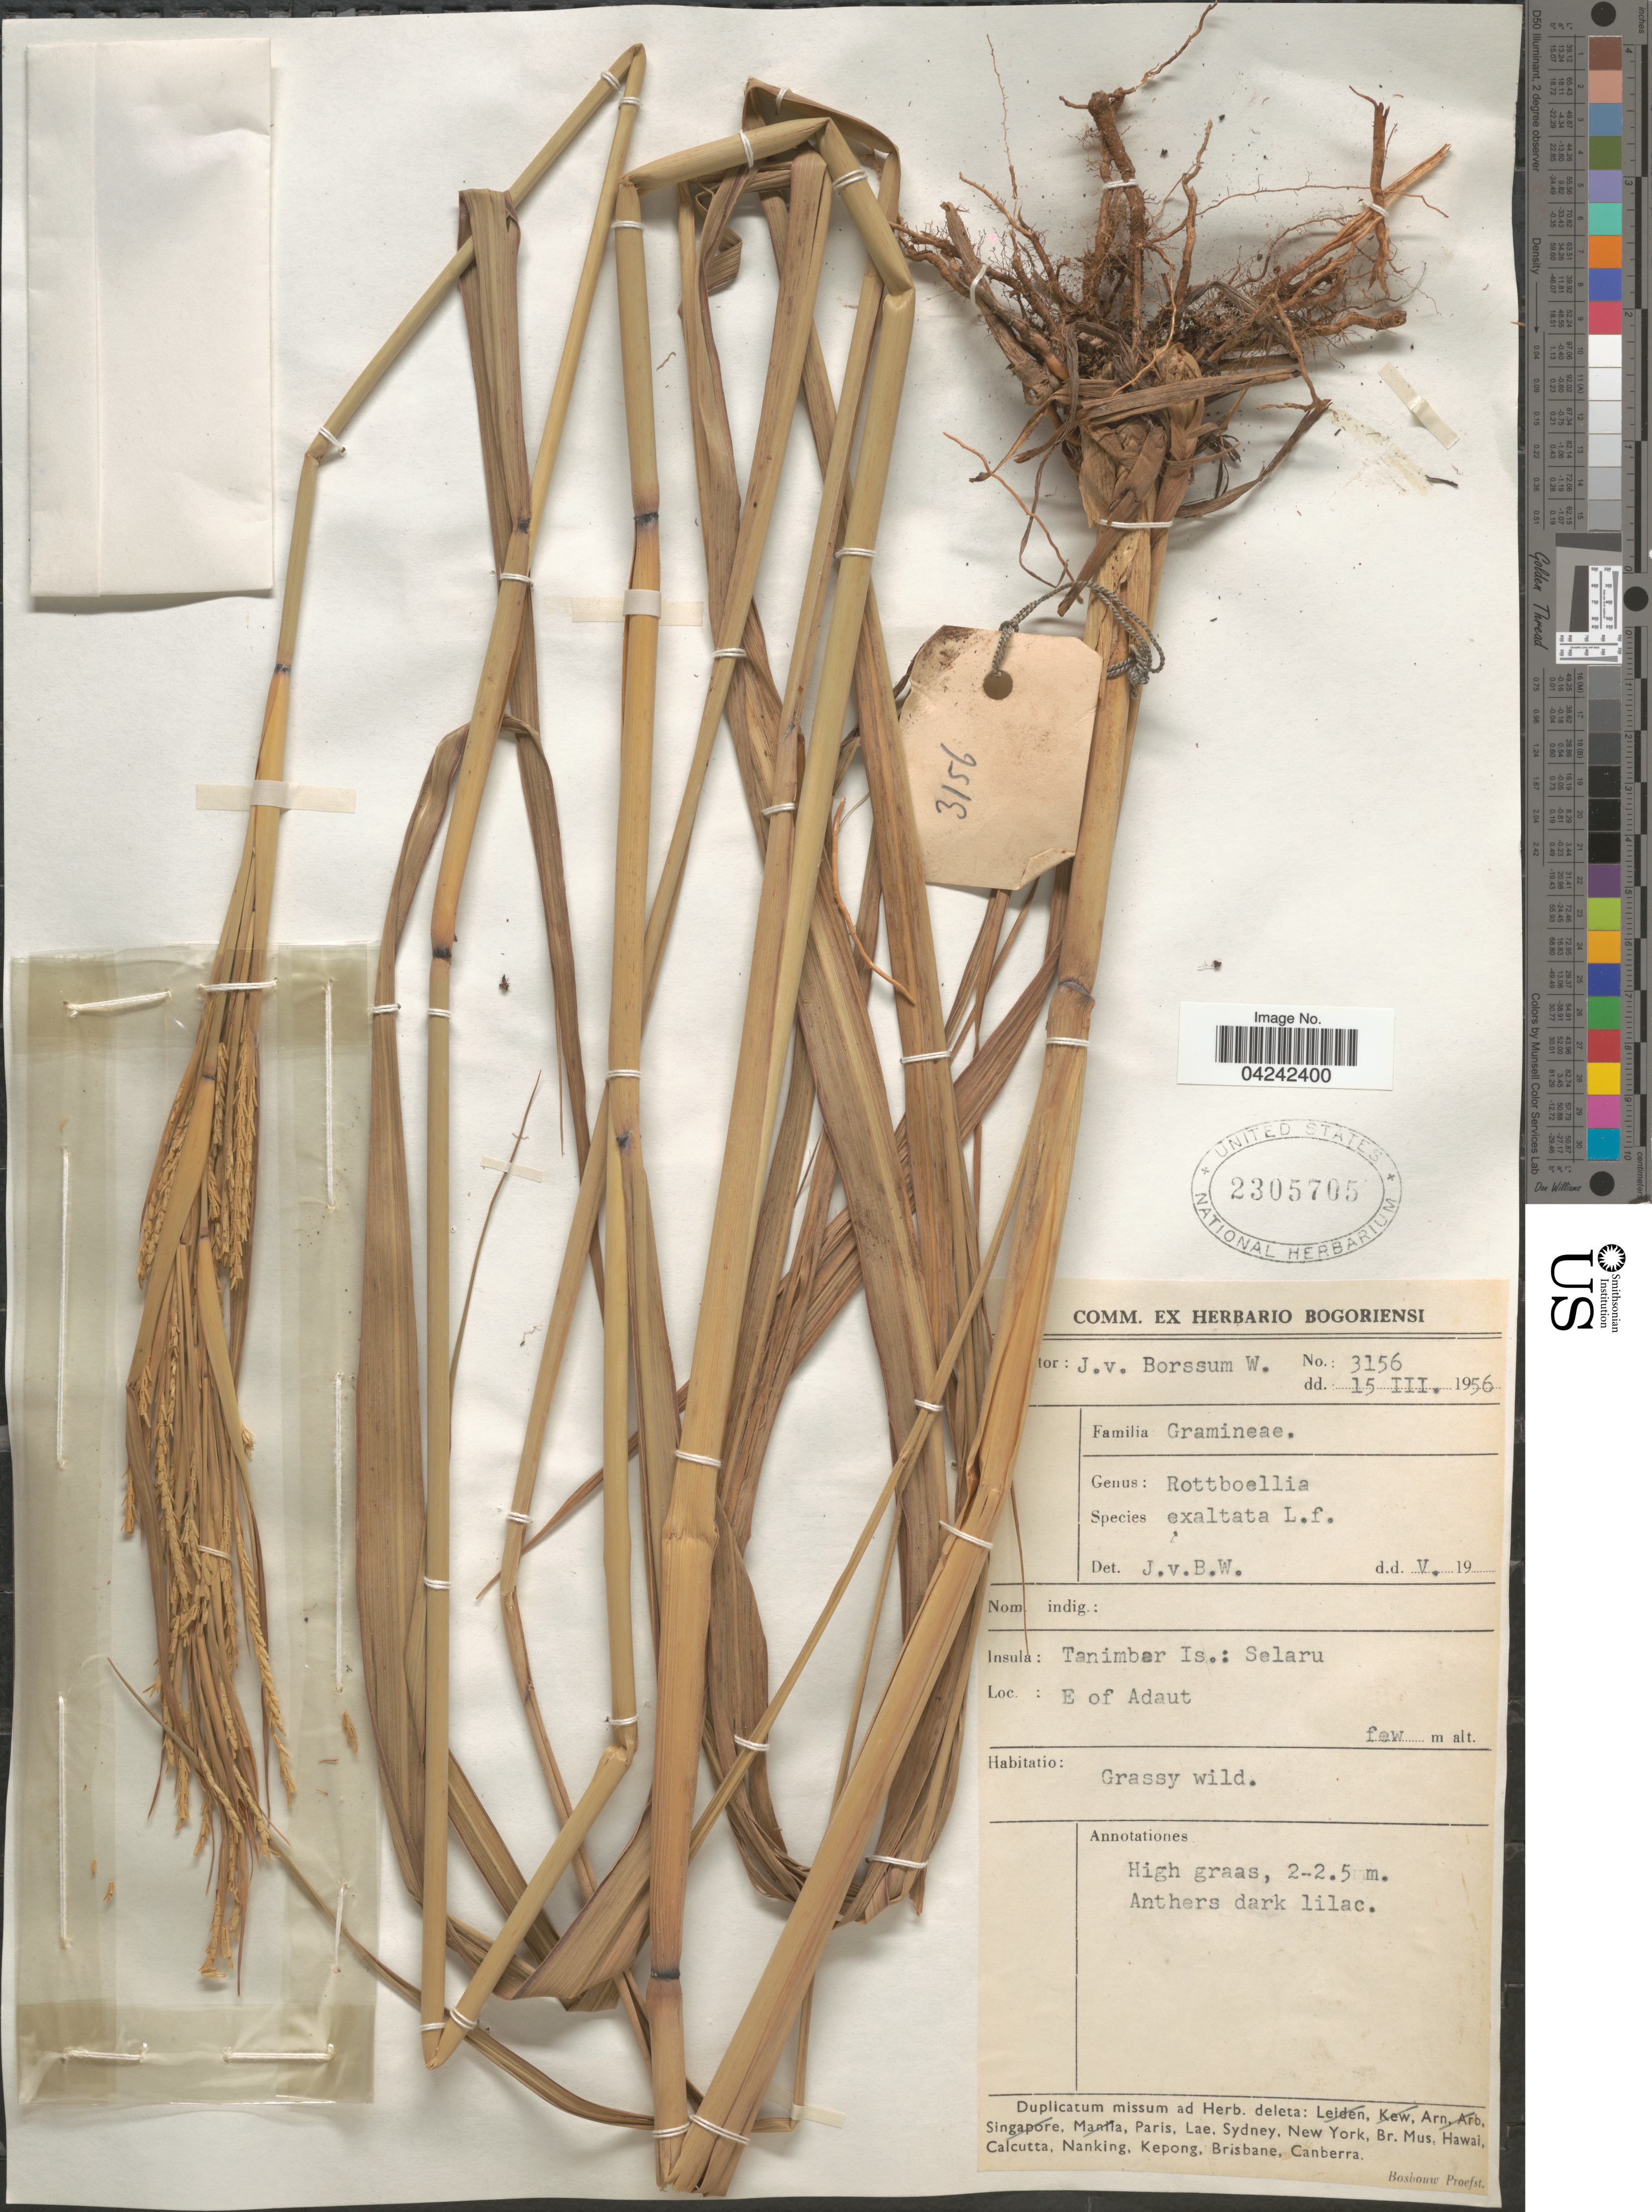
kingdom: Plantae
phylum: Tracheophyta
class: Liliopsida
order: Poales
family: Poaceae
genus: Rottboellia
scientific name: Rottboellia cochinchinensis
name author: (Lour.) Clayton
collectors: J. Borssum Waalkes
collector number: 3156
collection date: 1956-03-15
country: Indonesia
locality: Insula: Tanimber Is.: Selaru. E of Adaut.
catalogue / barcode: US 2305705